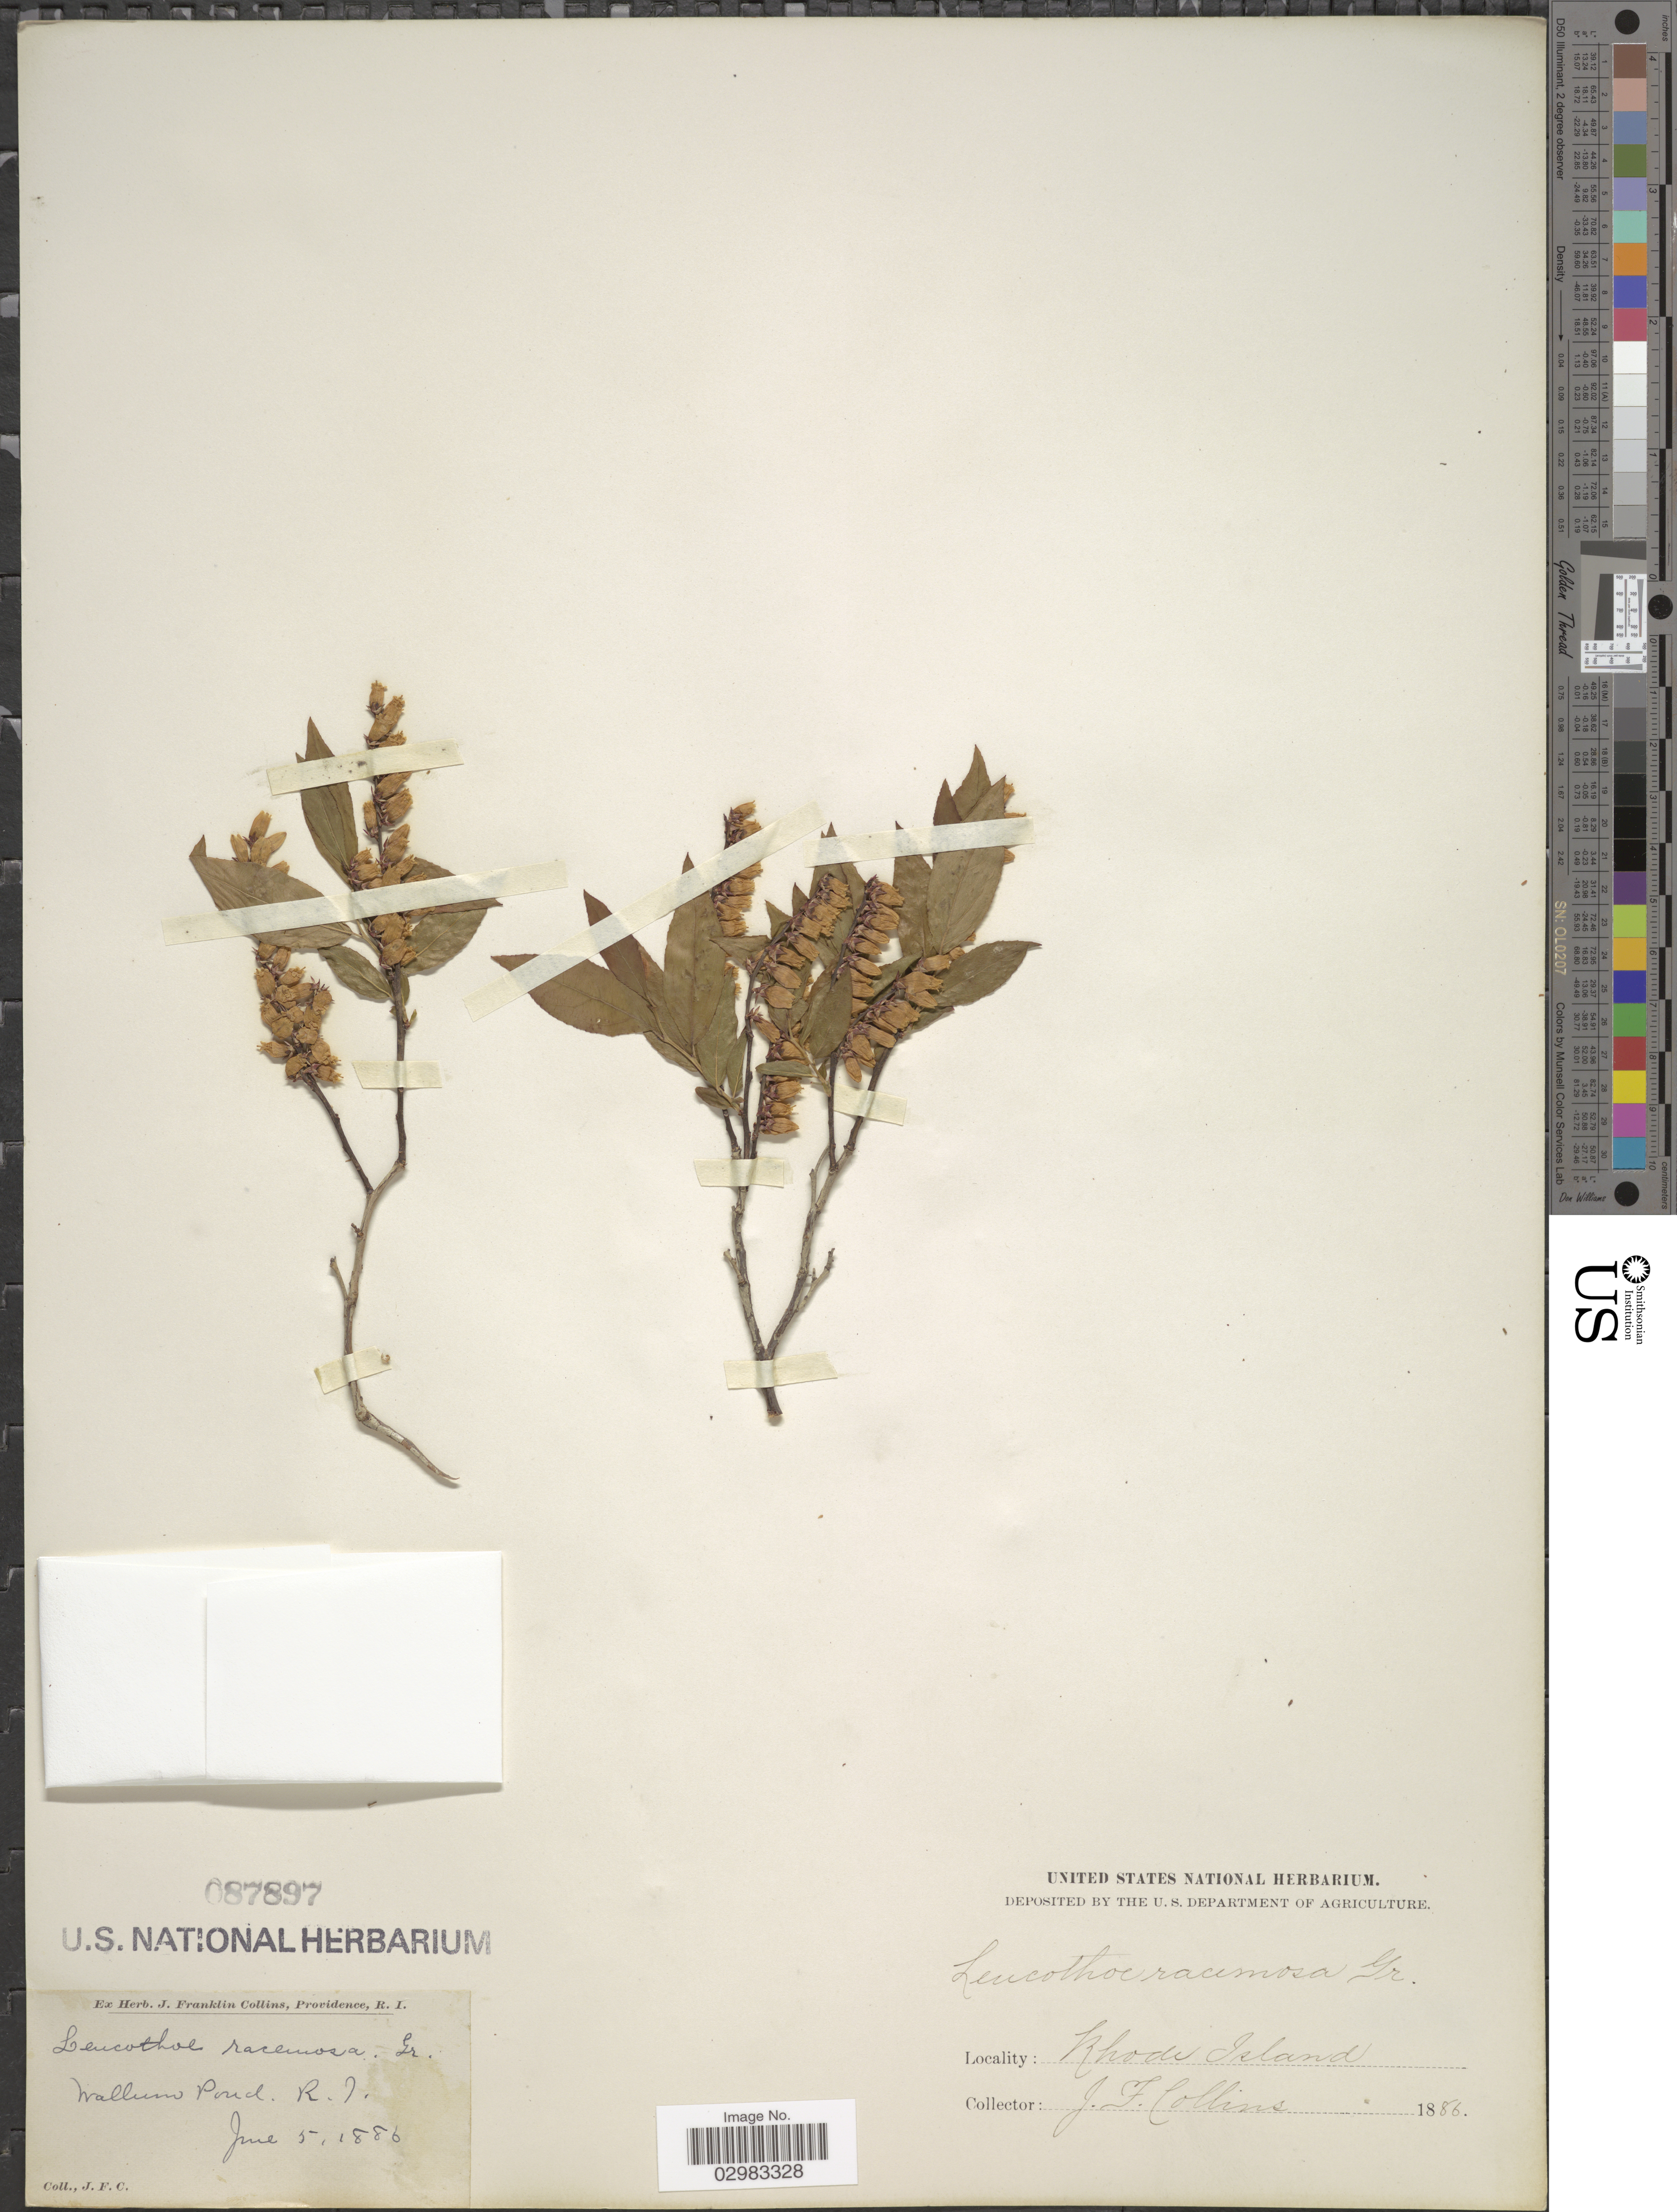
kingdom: Plantae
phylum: Tracheophyta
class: Magnoliopsida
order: Ericales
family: Ericaceae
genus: Leucothoe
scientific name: Leucothoë racemosa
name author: (L.) A. Gray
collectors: J. Collins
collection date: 1886-06-05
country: United States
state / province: Rhode Island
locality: Wallum Pond. R.I.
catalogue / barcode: US 87897